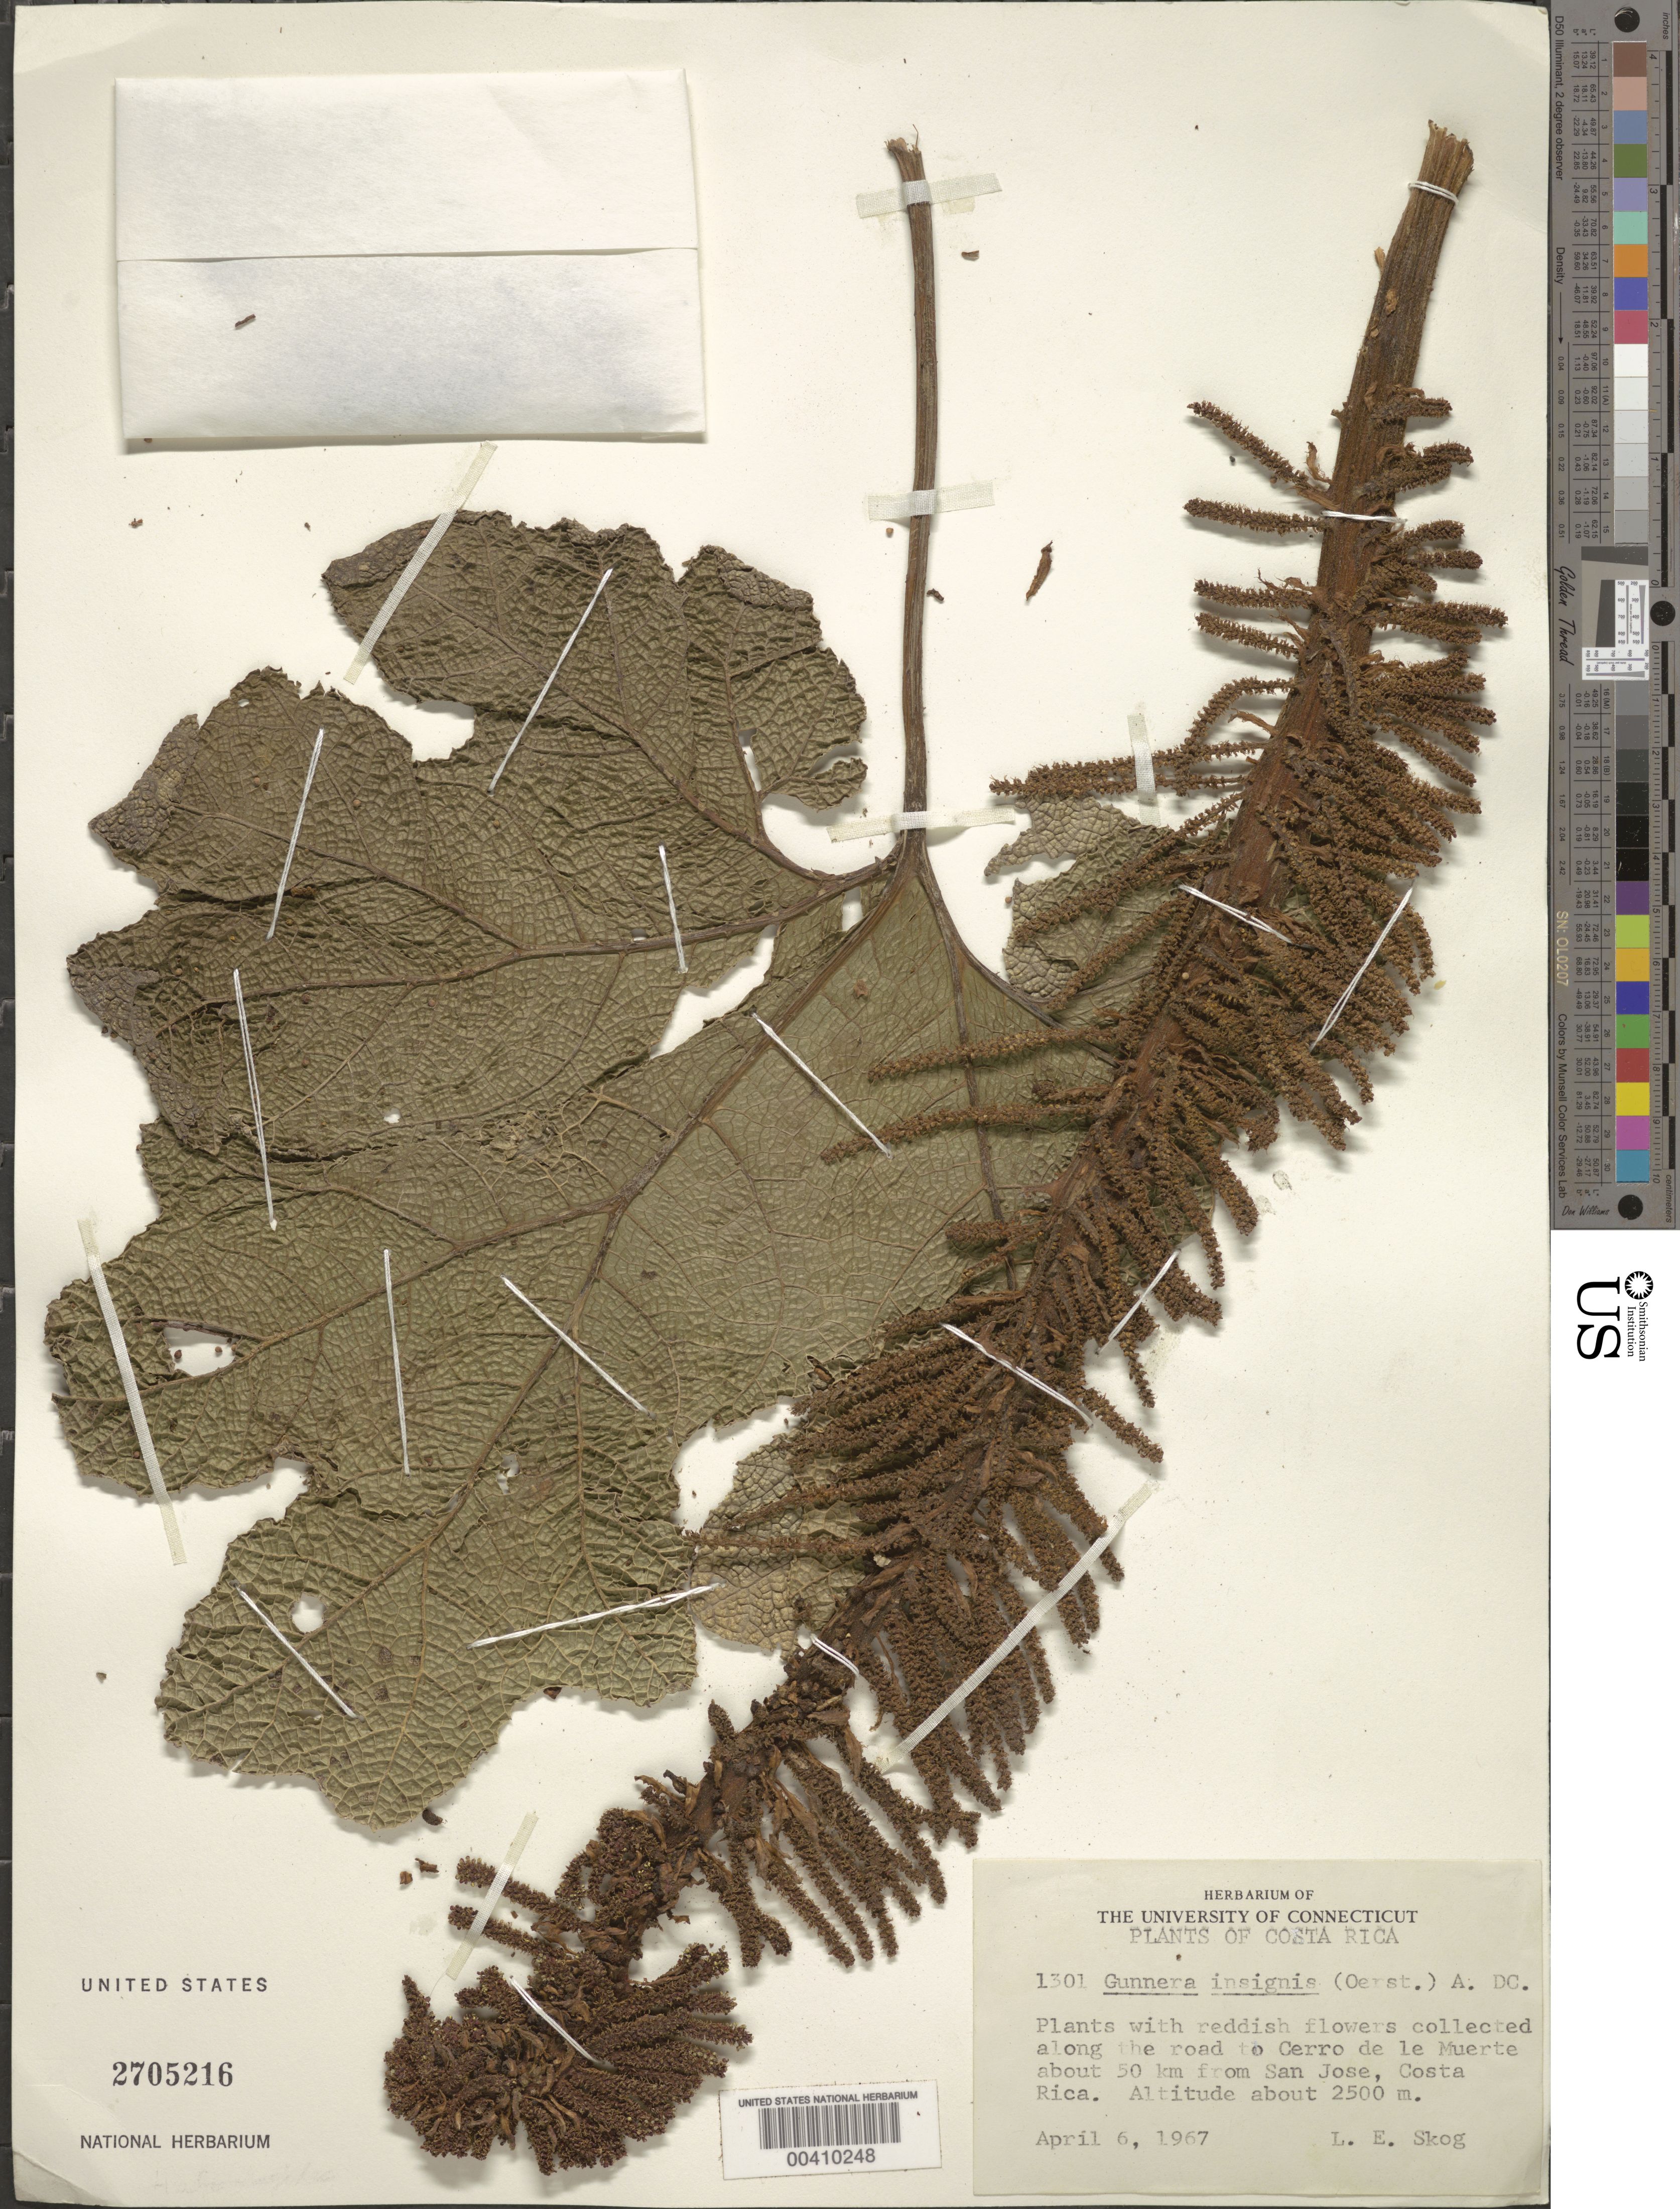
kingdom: Plantae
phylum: Tracheophyta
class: Magnoliopsida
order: Gunnerales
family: Gunneraceae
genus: Gunnera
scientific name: Gunnera insignis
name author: (Oerst.) A. DC.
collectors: L. E. Skog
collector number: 1301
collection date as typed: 06 Apr 1967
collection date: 1967-04-06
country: Costa Rica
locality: along the road to Cerro de la Muerte about 50 km from San José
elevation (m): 2500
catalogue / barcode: US 2705216